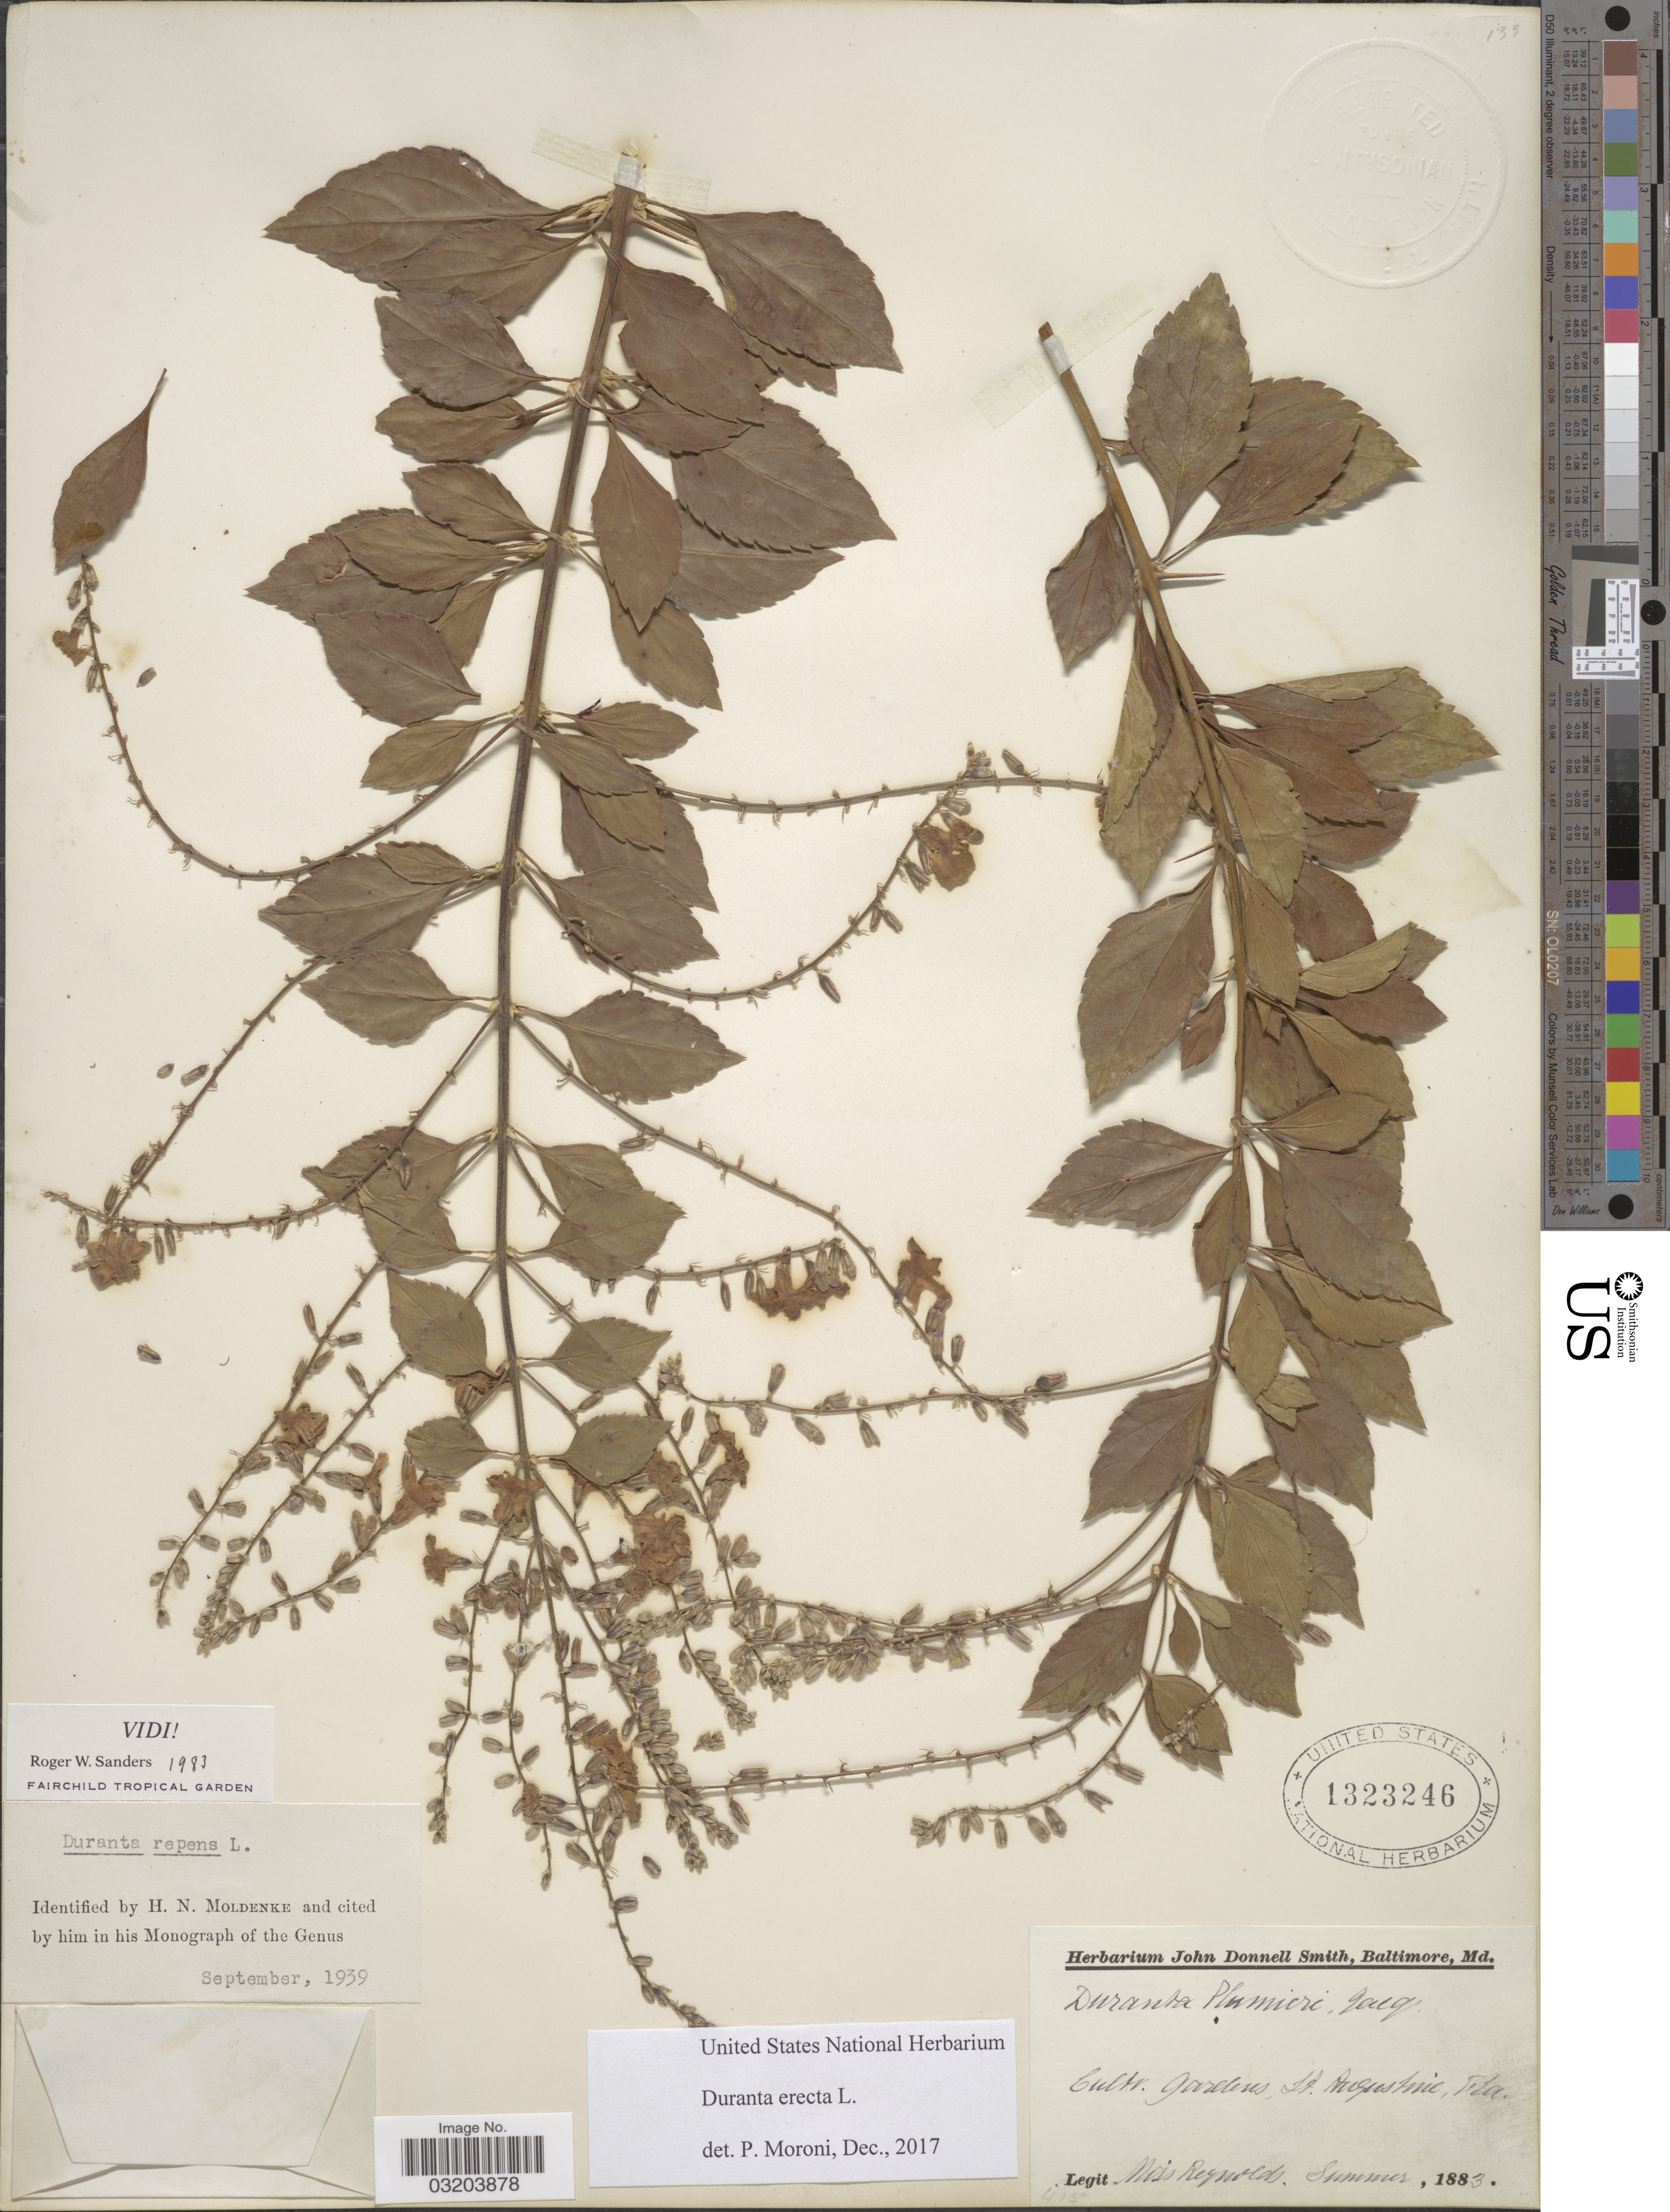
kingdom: Plantae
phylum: Tracheophyta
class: Magnoliopsida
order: Lamiales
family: Verbenaceae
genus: Duranta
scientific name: Duranta erecta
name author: L.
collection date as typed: Summer 1883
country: United States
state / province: Florida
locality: Cult. gardens, St. Augustine.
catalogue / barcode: US 1323246